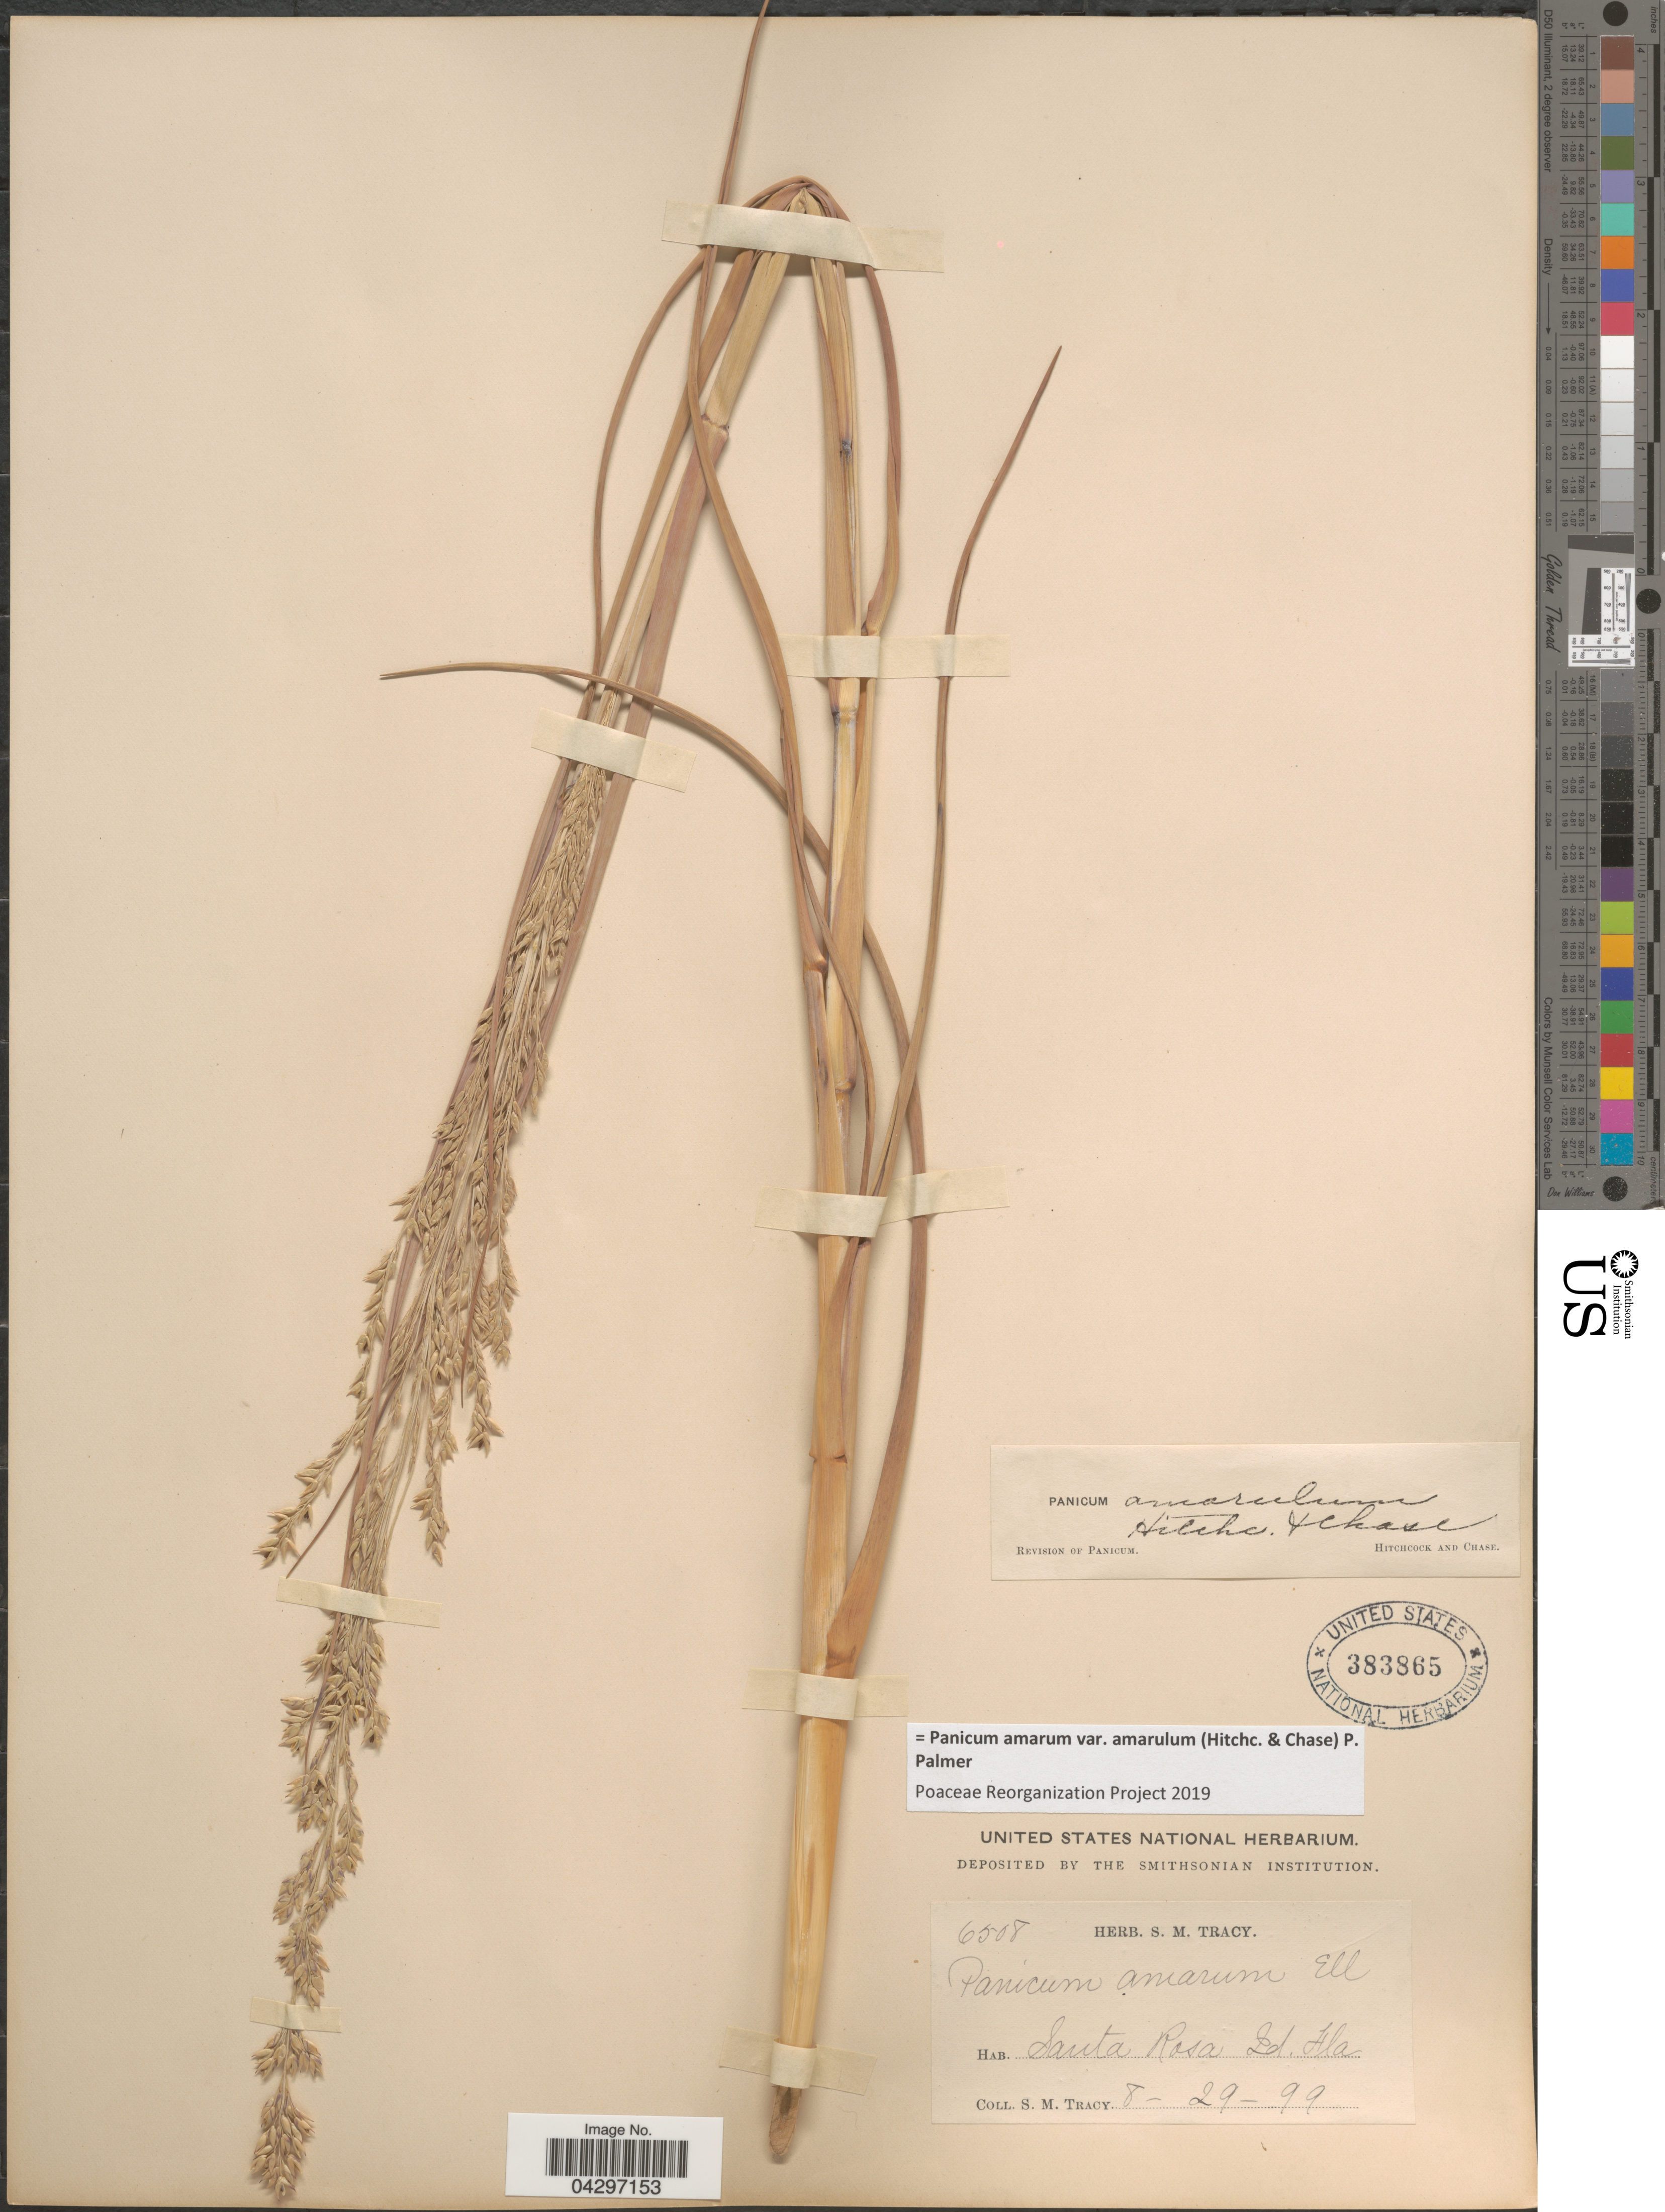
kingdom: Plantae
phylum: Tracheophyta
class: Liliopsida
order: Poales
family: Poaceae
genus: Panicum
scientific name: Panicum amarum var. amarulum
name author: (Hitchc. & Chase) Freckmann & Lelong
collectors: S. M. Tracy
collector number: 6508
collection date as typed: Transcribed d/m/y: 29/8/99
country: United States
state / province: Florida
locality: Santa Rosa Is.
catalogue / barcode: US 383865